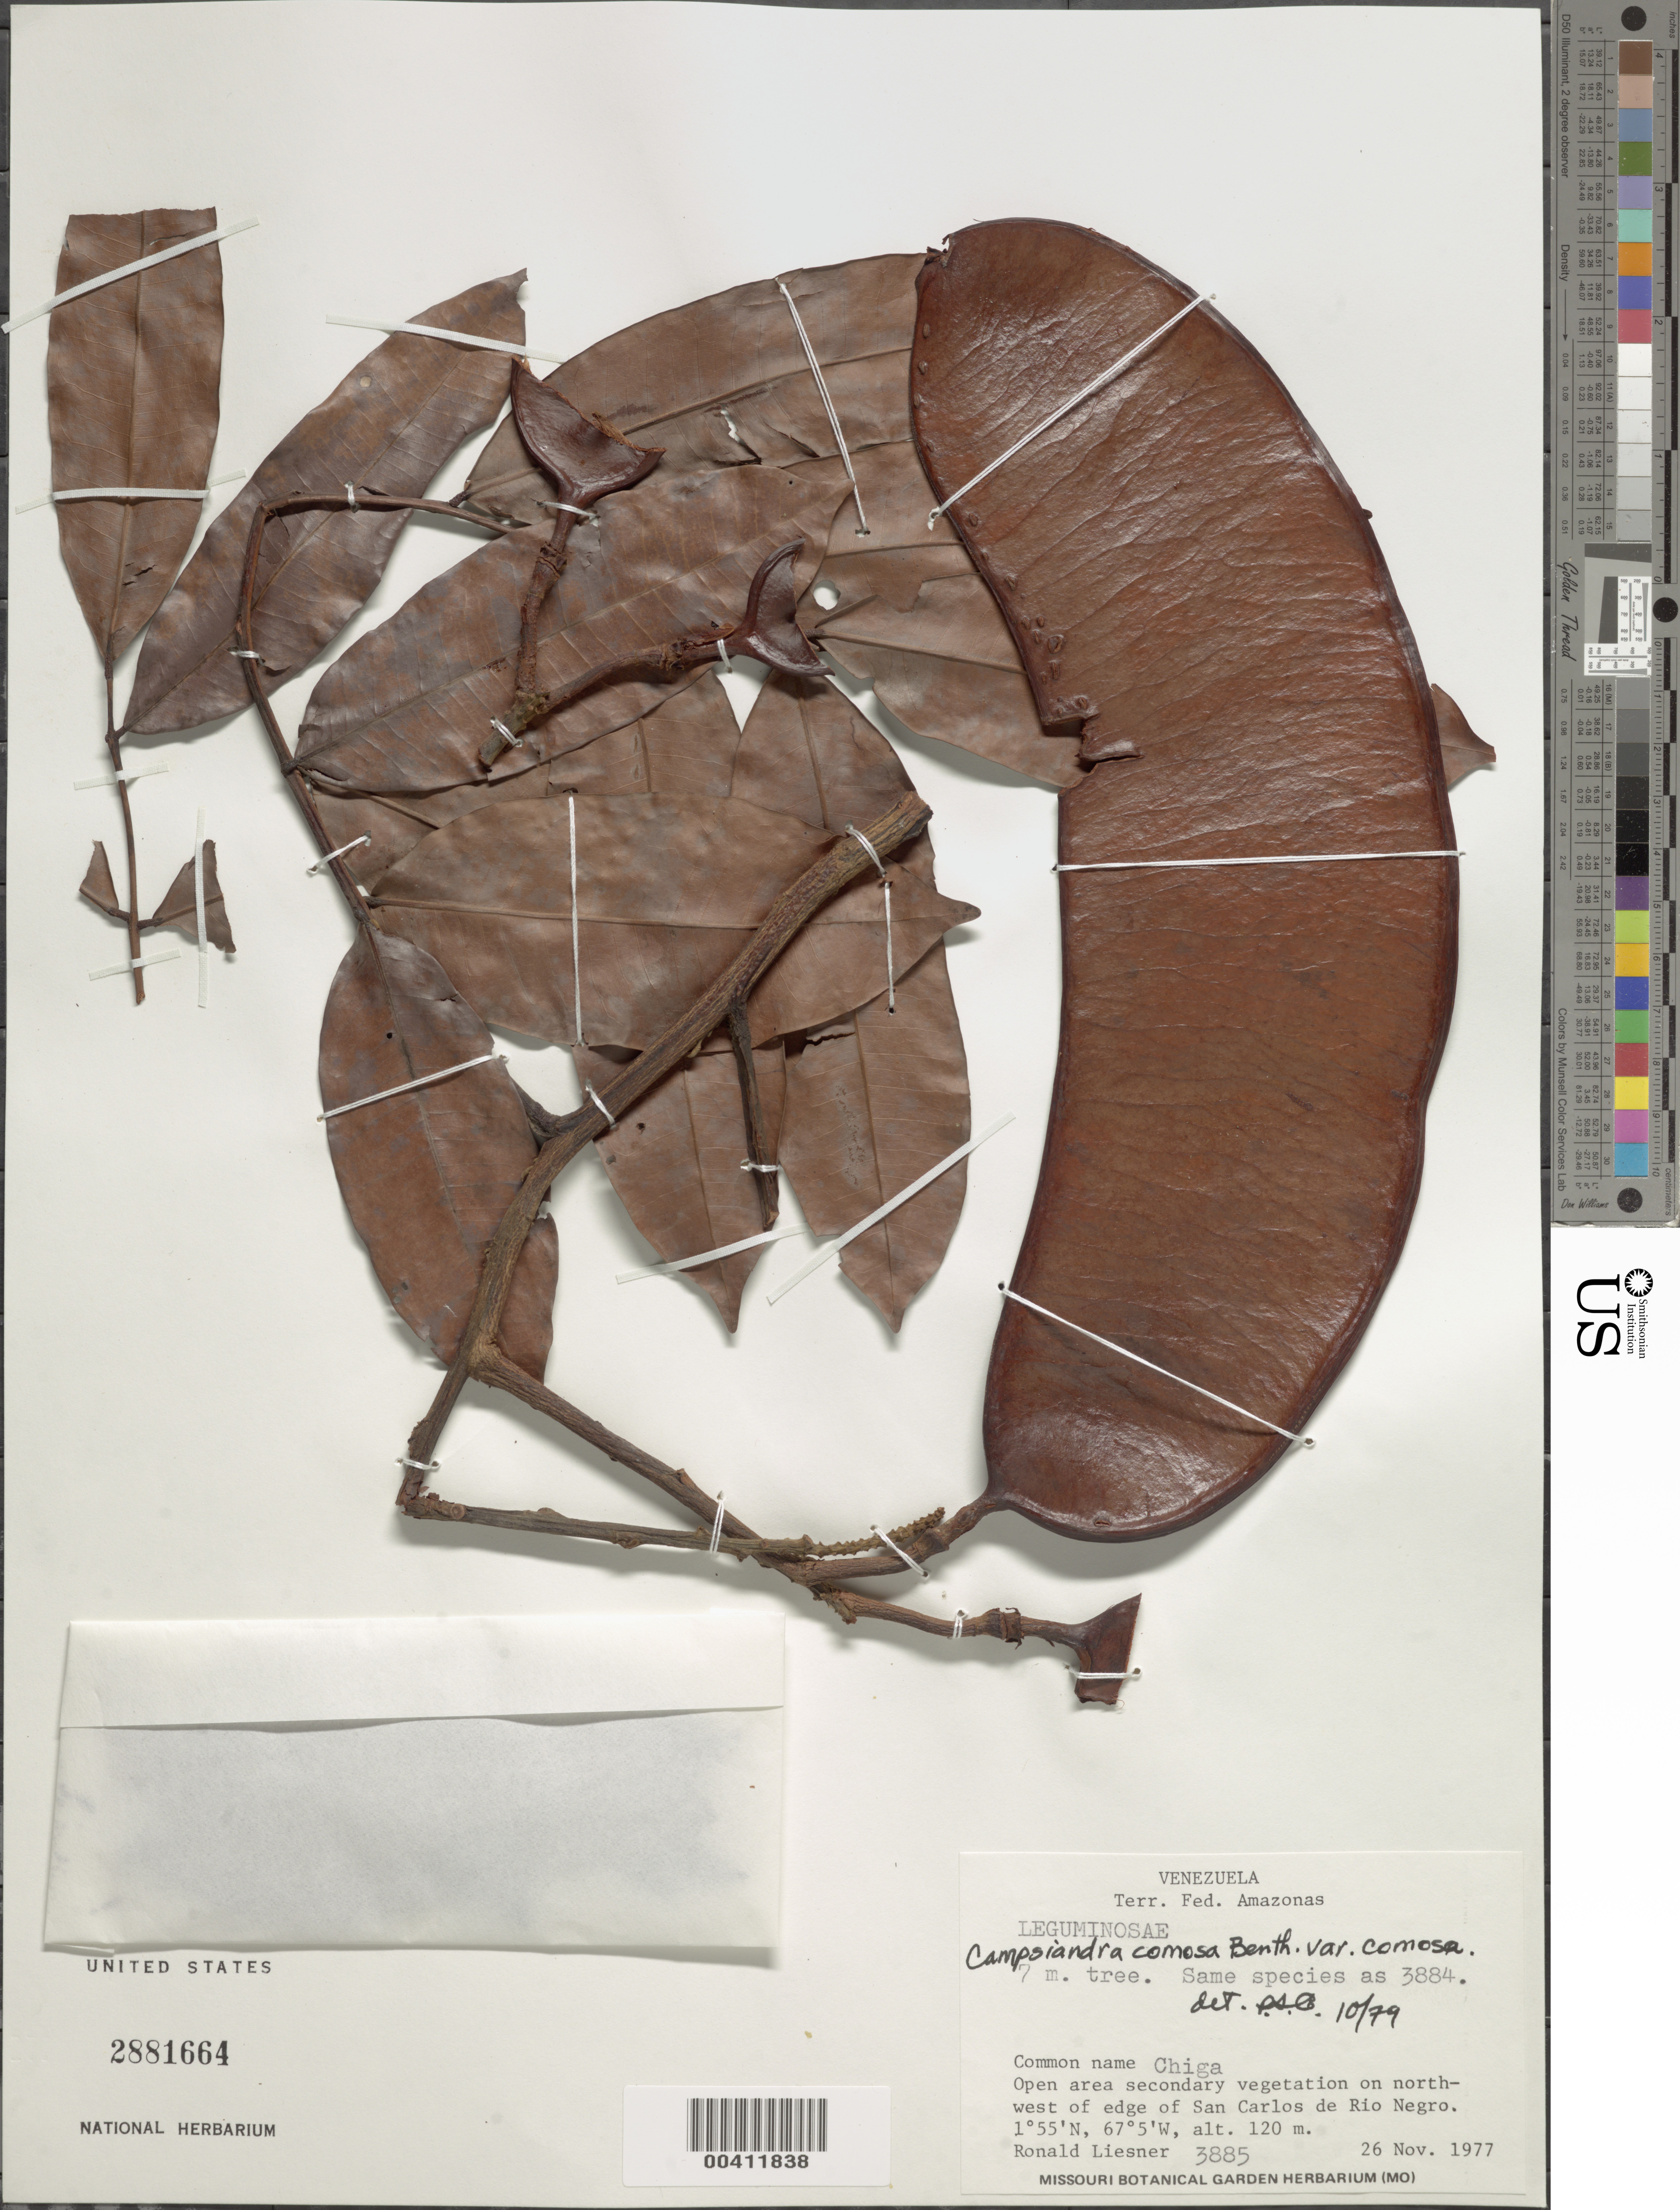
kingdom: Plantae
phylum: Tracheophyta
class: Magnoliopsida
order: Fabales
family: Fabaceae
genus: Campsiandra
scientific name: Campsiandra comosa var. comosa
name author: Benth.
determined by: Cowan, R. S.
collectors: R. L. Liesner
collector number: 3885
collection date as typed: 26 Nov 1977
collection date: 1977-11-26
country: Venezuela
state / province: Amazonas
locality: Nw edge of san carlos de rio negro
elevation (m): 120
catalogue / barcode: US 2881664